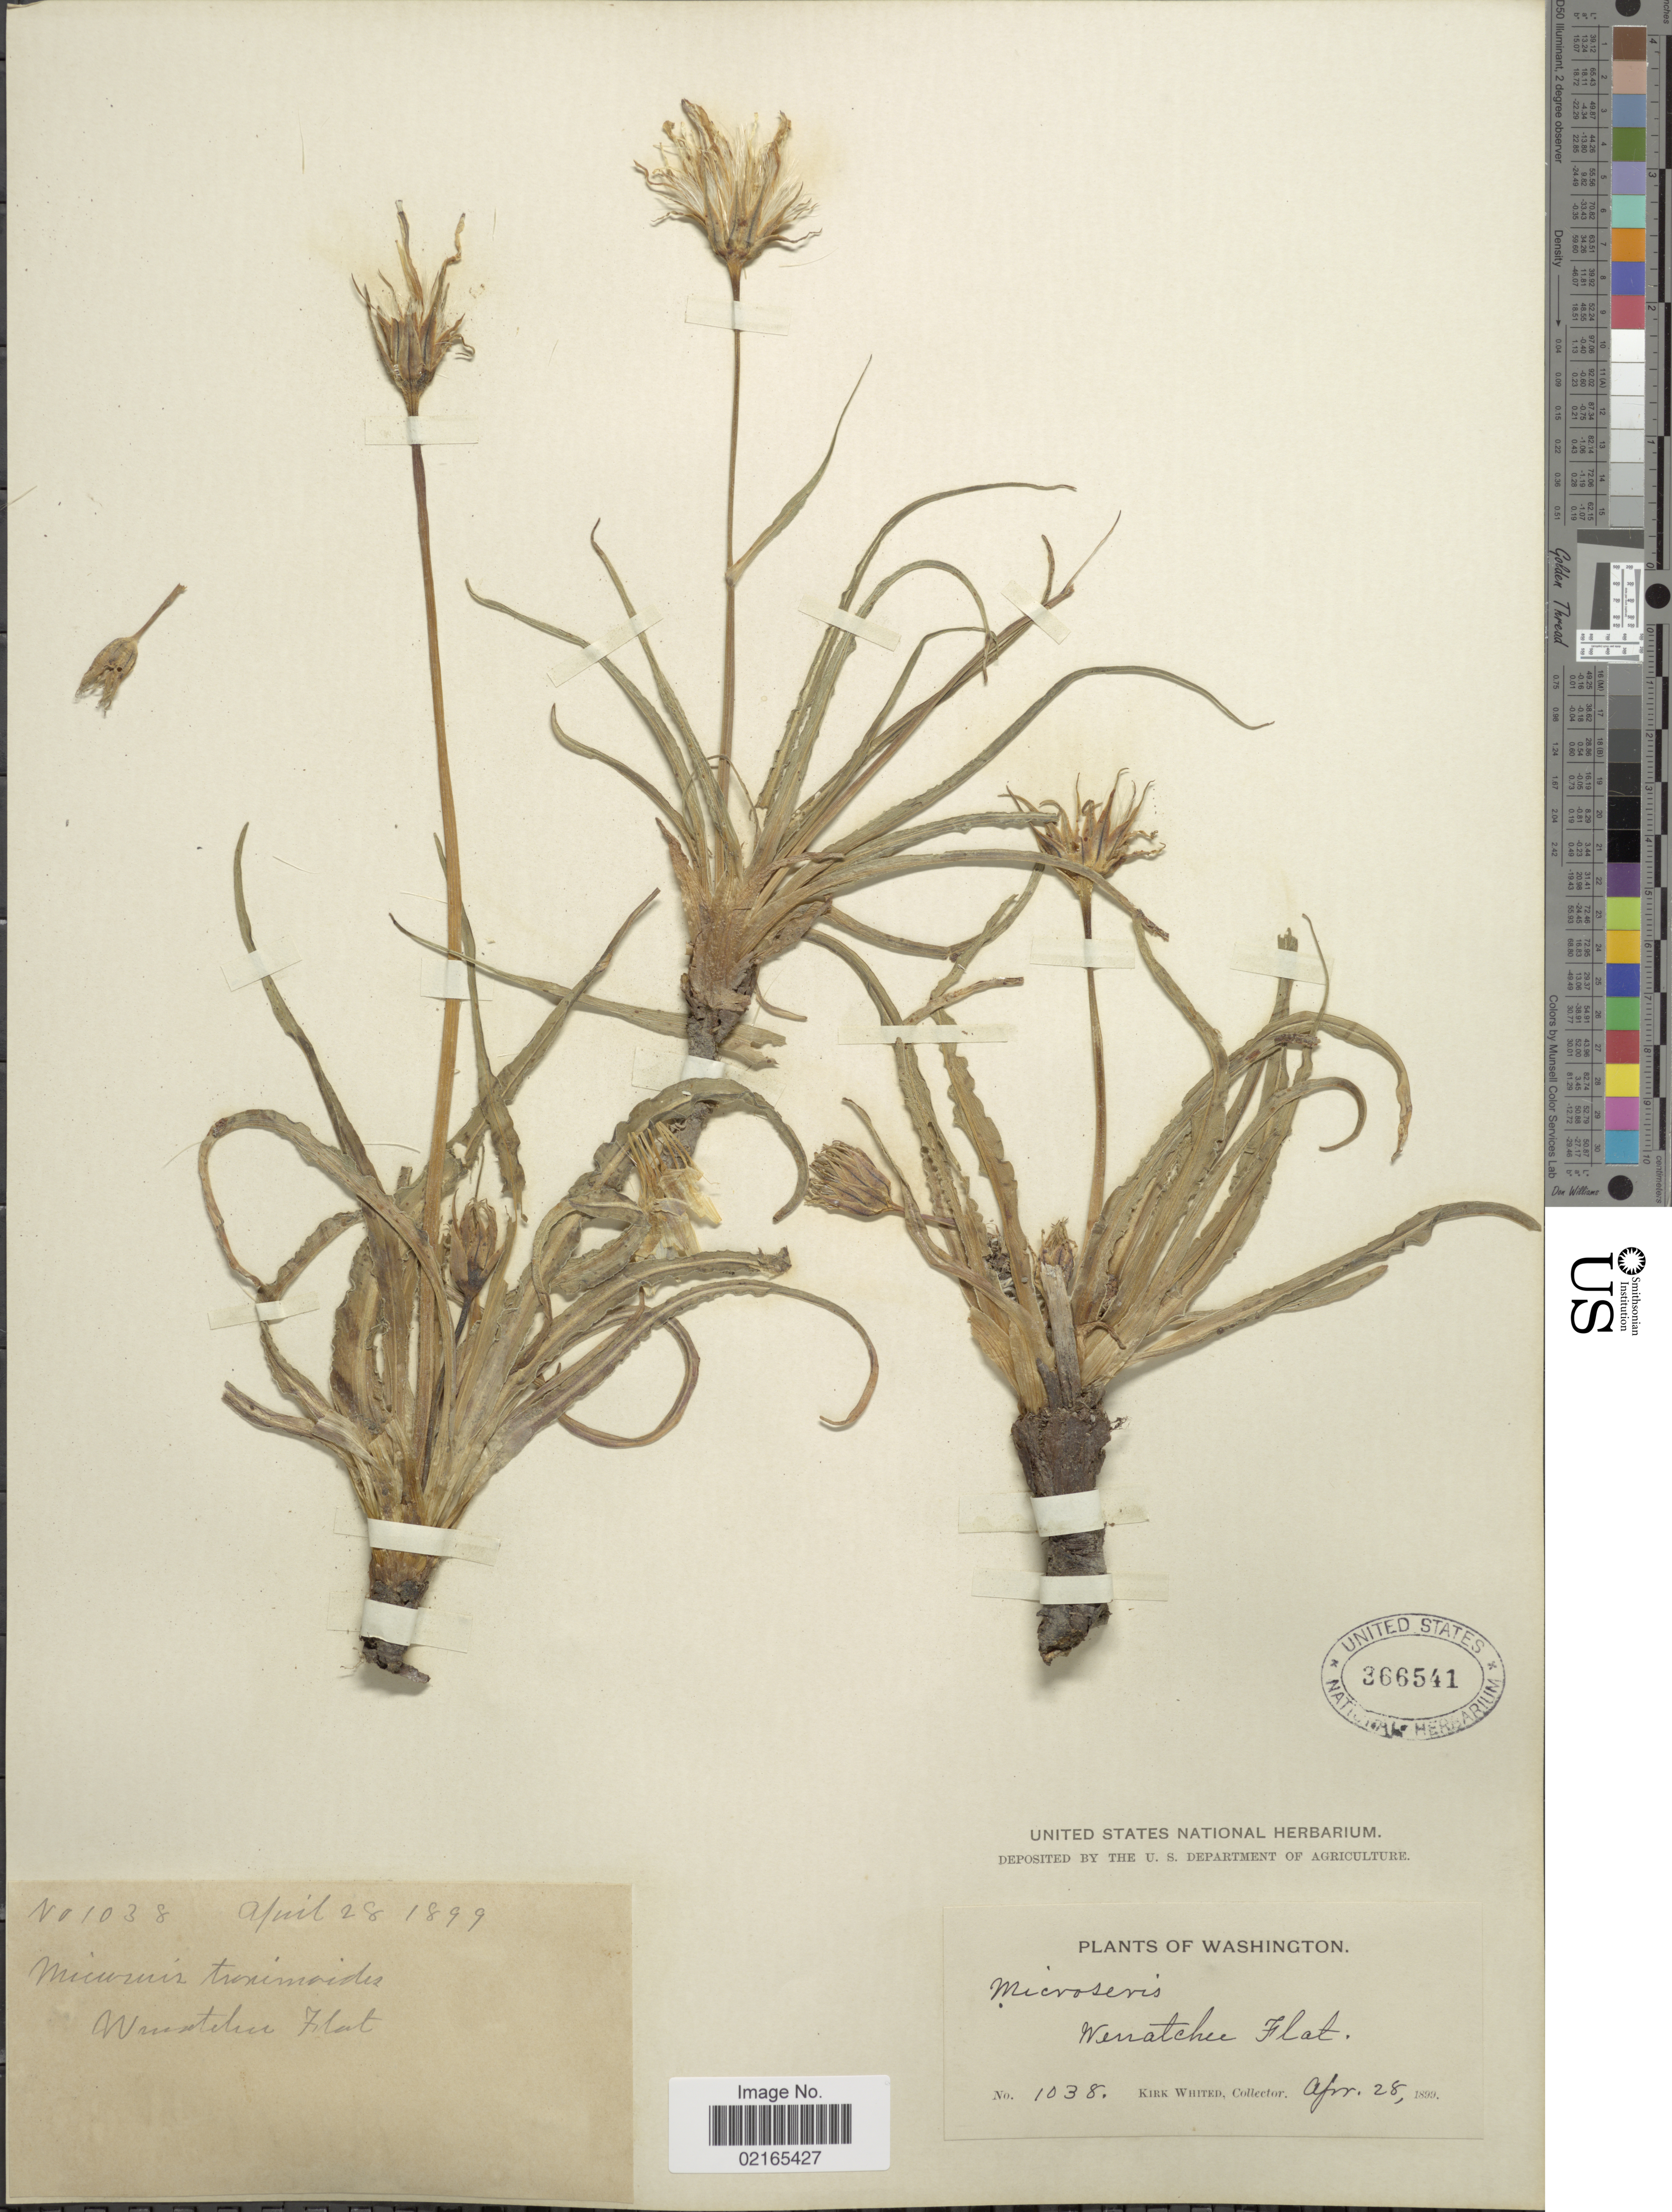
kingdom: Plantae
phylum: Tracheophyta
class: Magnoliopsida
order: Asterales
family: Asteraceae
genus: Nothocalais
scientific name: Nothocalais troximoides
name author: (A. Gray) Greene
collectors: K. Whited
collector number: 1038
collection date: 1899-04-28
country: United States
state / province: Washington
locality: Wennatchee Flat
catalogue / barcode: US 366541